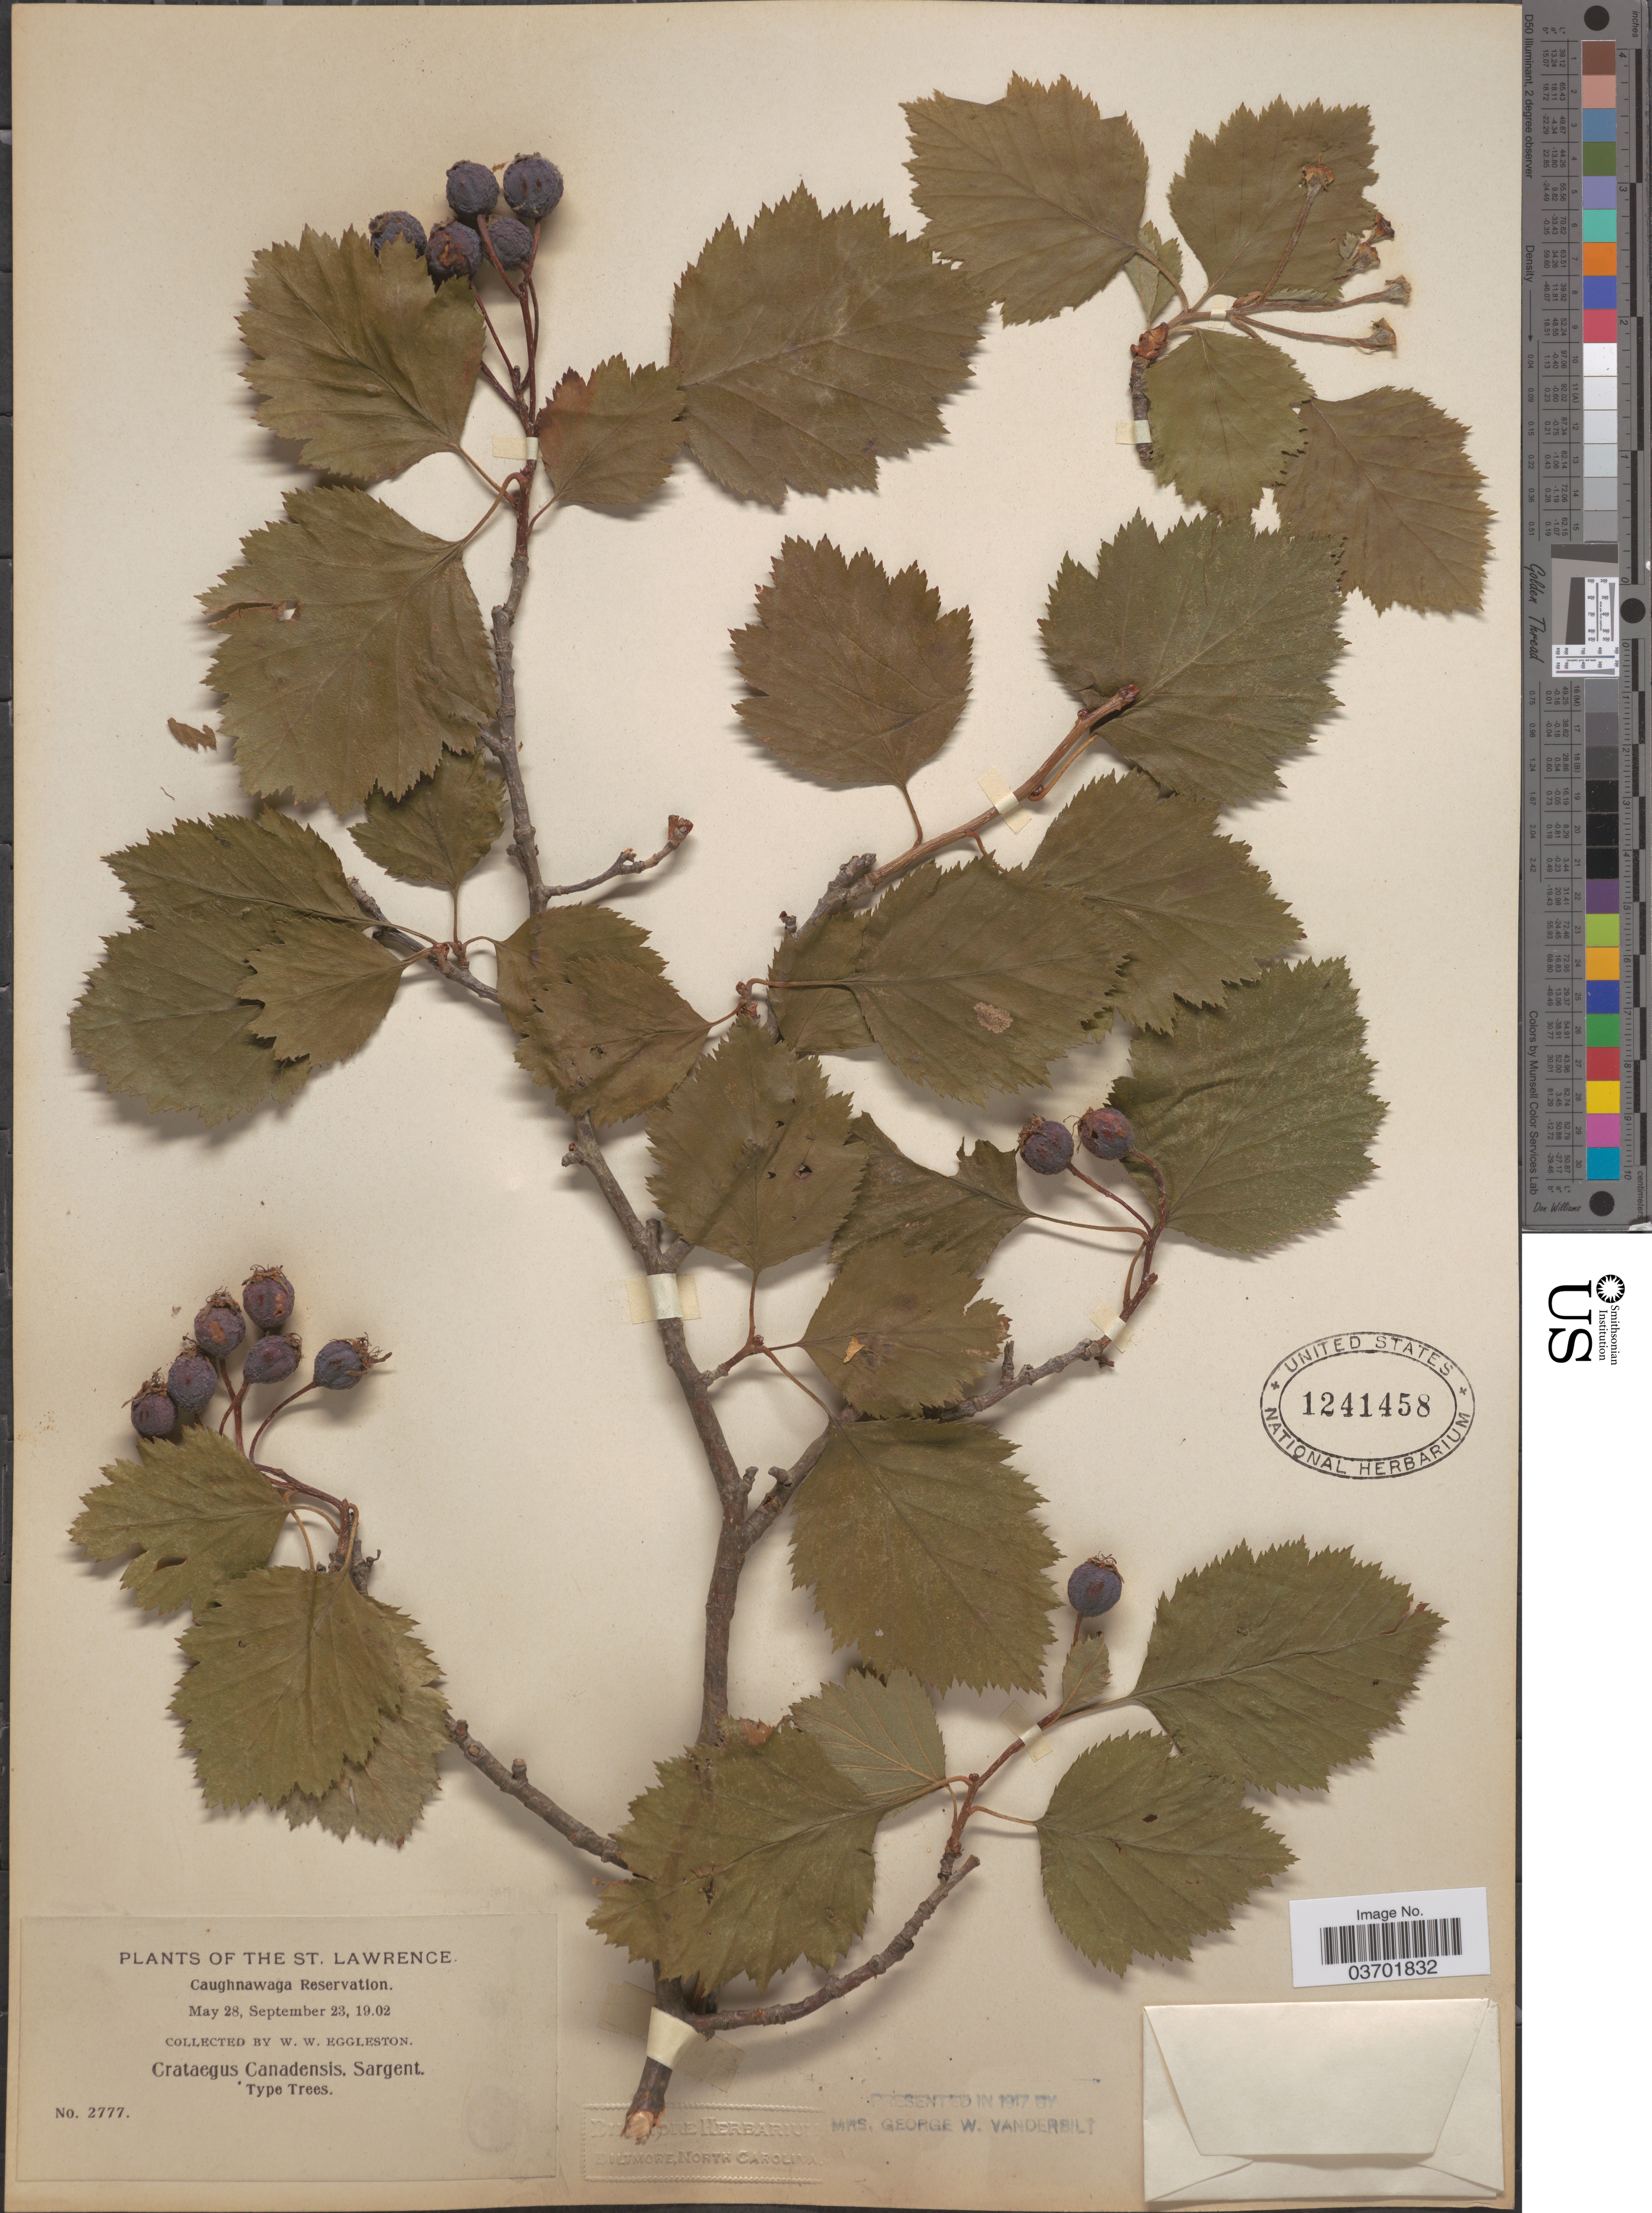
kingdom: Plantae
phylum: Tracheophyta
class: Magnoliopsida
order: Rosales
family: Rosaceae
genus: Crataegus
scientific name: Crataegus submollis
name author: Sarg.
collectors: W. W. Eggleston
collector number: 2777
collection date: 1902-05-28/1902-09-23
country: Canada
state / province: Quebec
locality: The St. Lawrence. Caughnawaga Reservation.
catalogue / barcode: US 1241458